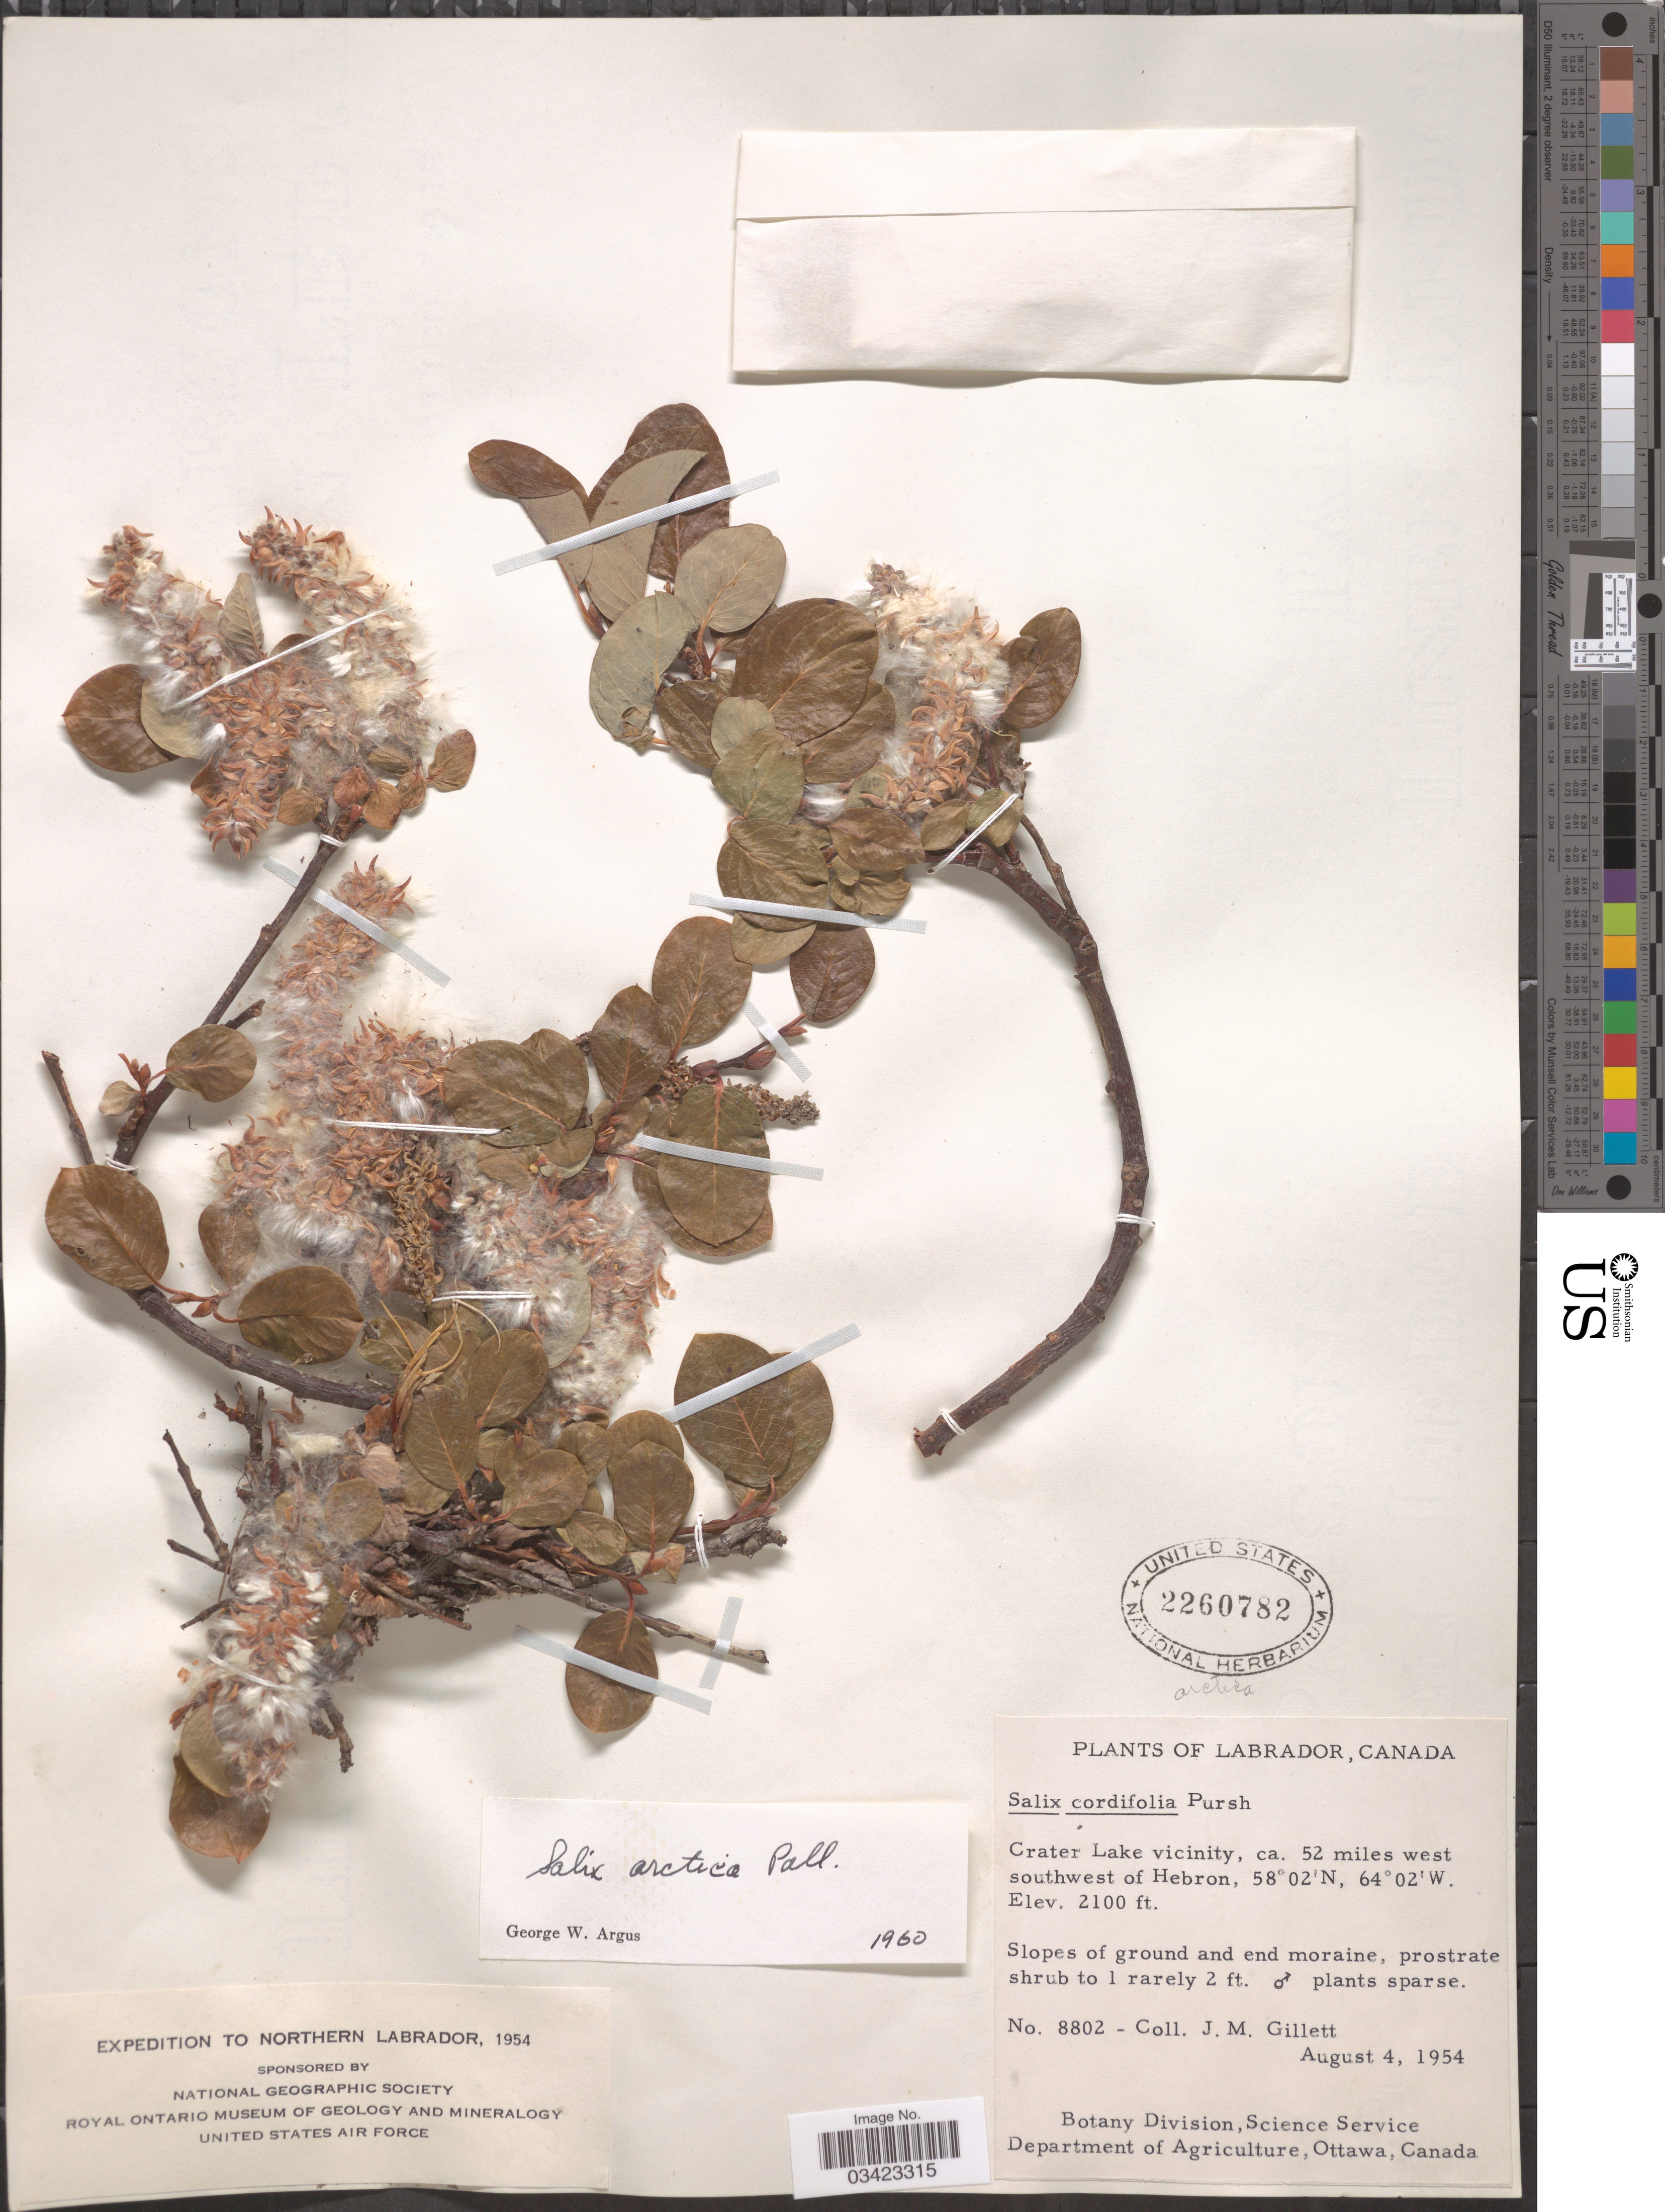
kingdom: Plantae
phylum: Tracheophyta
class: Magnoliopsida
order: Malpighiales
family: Salicaceae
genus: Salix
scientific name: Salix arctica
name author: Pall.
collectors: J. M. Gillett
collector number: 8802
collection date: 1954-08-04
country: Canada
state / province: Newfoundland and Labrador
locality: Northern Labrador. Labrador. Crater Lake vicinity, ca. 52 miles west southwest of Hebron.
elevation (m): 640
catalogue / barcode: US 2260782